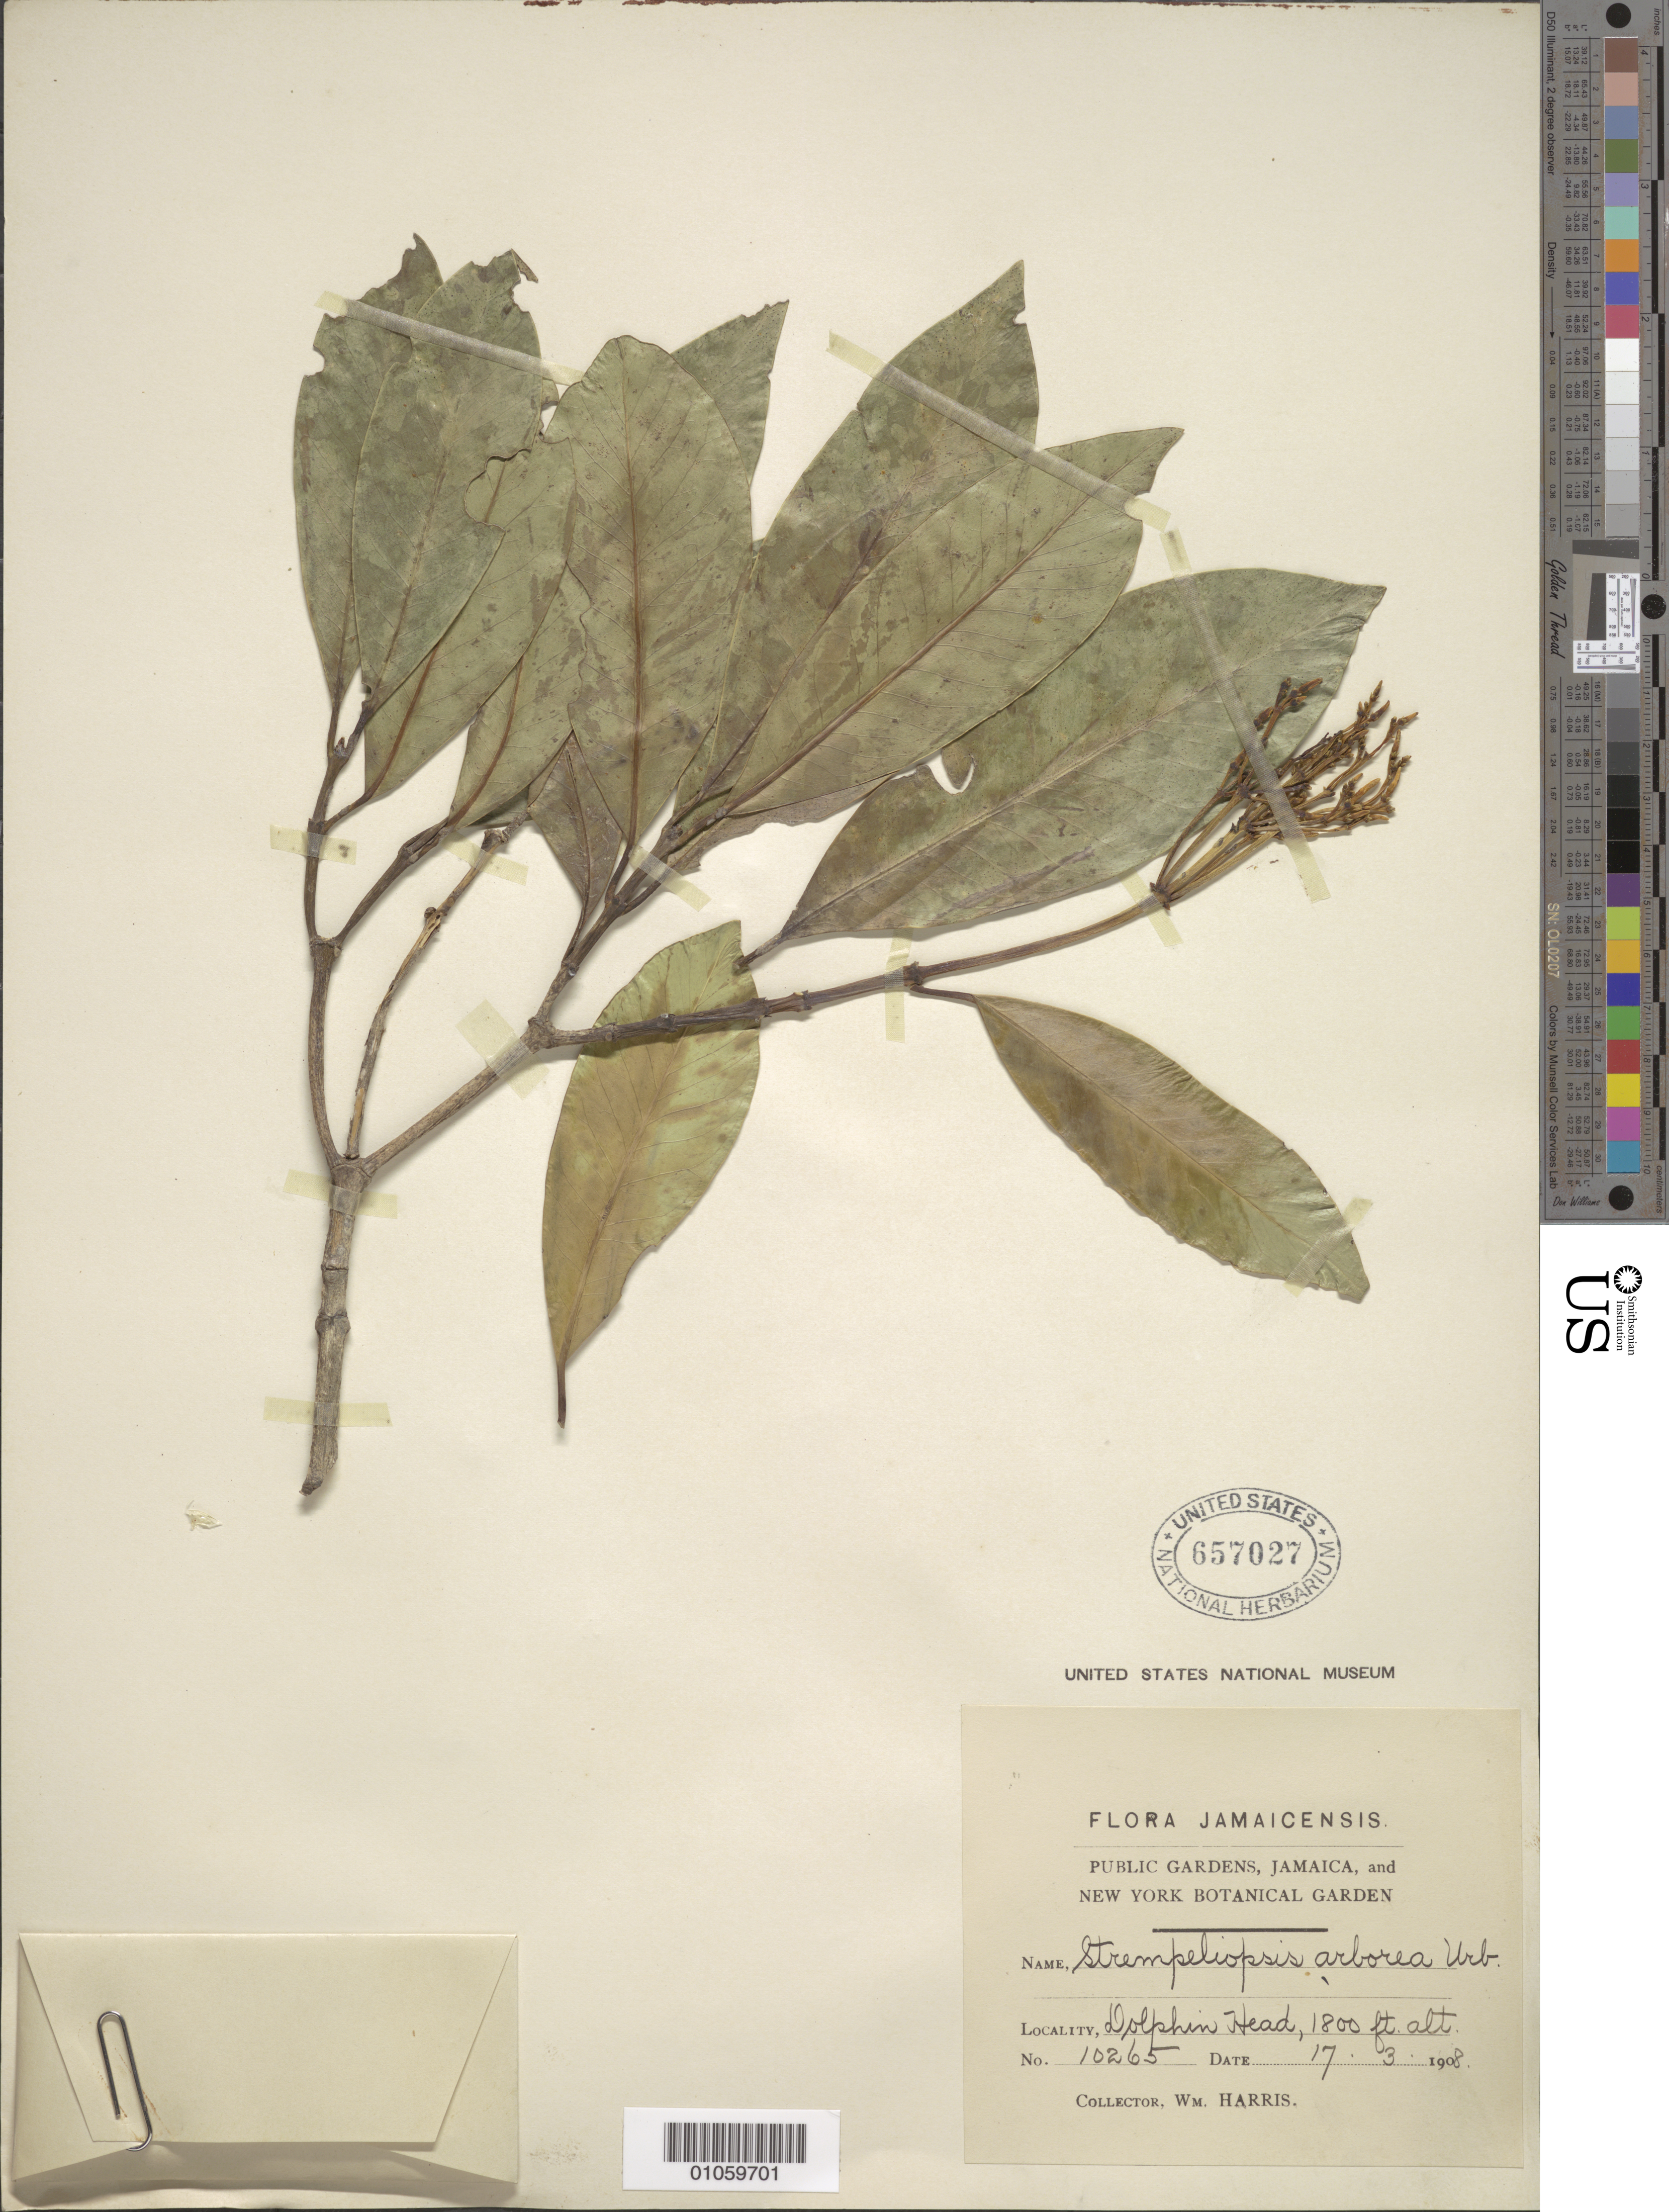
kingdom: Plantae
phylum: Tracheophyta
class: Magnoliopsida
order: Gentianales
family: Apocynaceae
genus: Strempeliopsis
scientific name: Strempeliopsis arborea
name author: Urb.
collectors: W. Harris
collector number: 10265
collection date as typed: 17 Mar 1908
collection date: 1908-03-17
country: Jamaica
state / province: Hanover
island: Jamaica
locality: Dolphin Head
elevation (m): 549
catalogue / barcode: US 657027